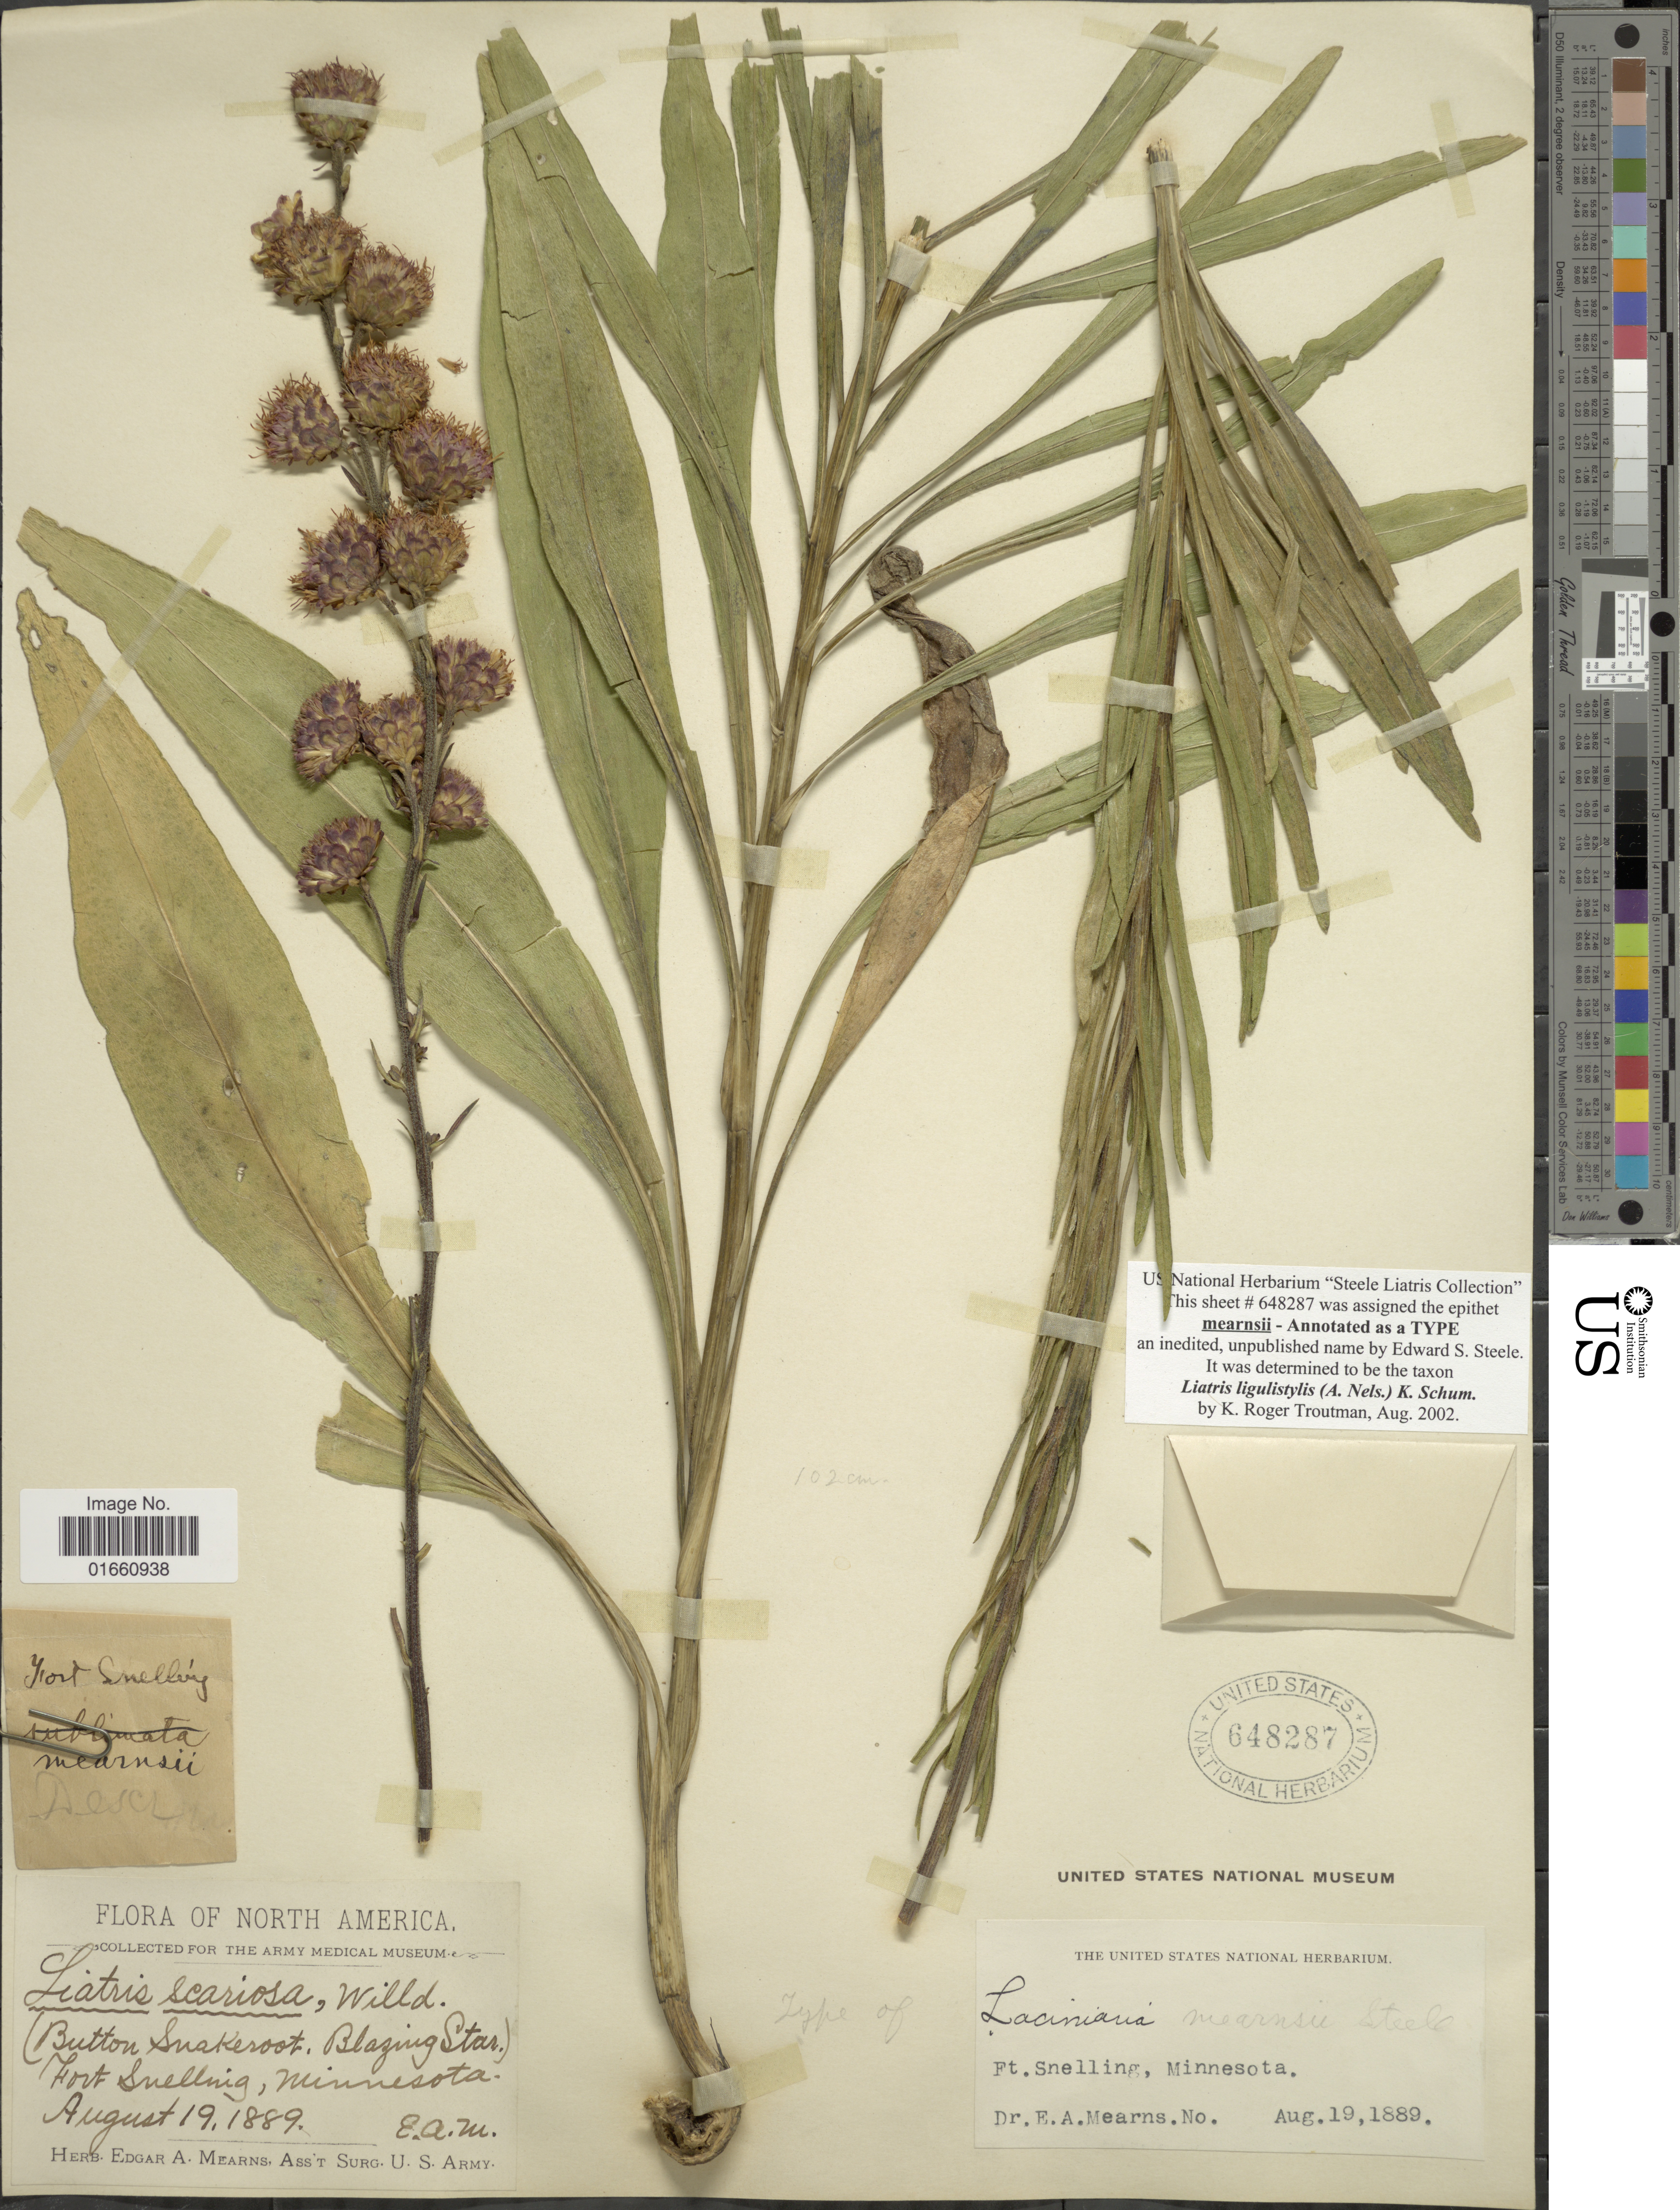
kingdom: Plantae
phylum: Tracheophyta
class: Magnoliopsida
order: Asterales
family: Asteraceae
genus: Liatris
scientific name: Liatris ligulistylis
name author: (A. Nelson) K. Schum.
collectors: E. A. Mearns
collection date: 1889-08-19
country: United States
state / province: Minnesota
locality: Ft. Snelling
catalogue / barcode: US 648287